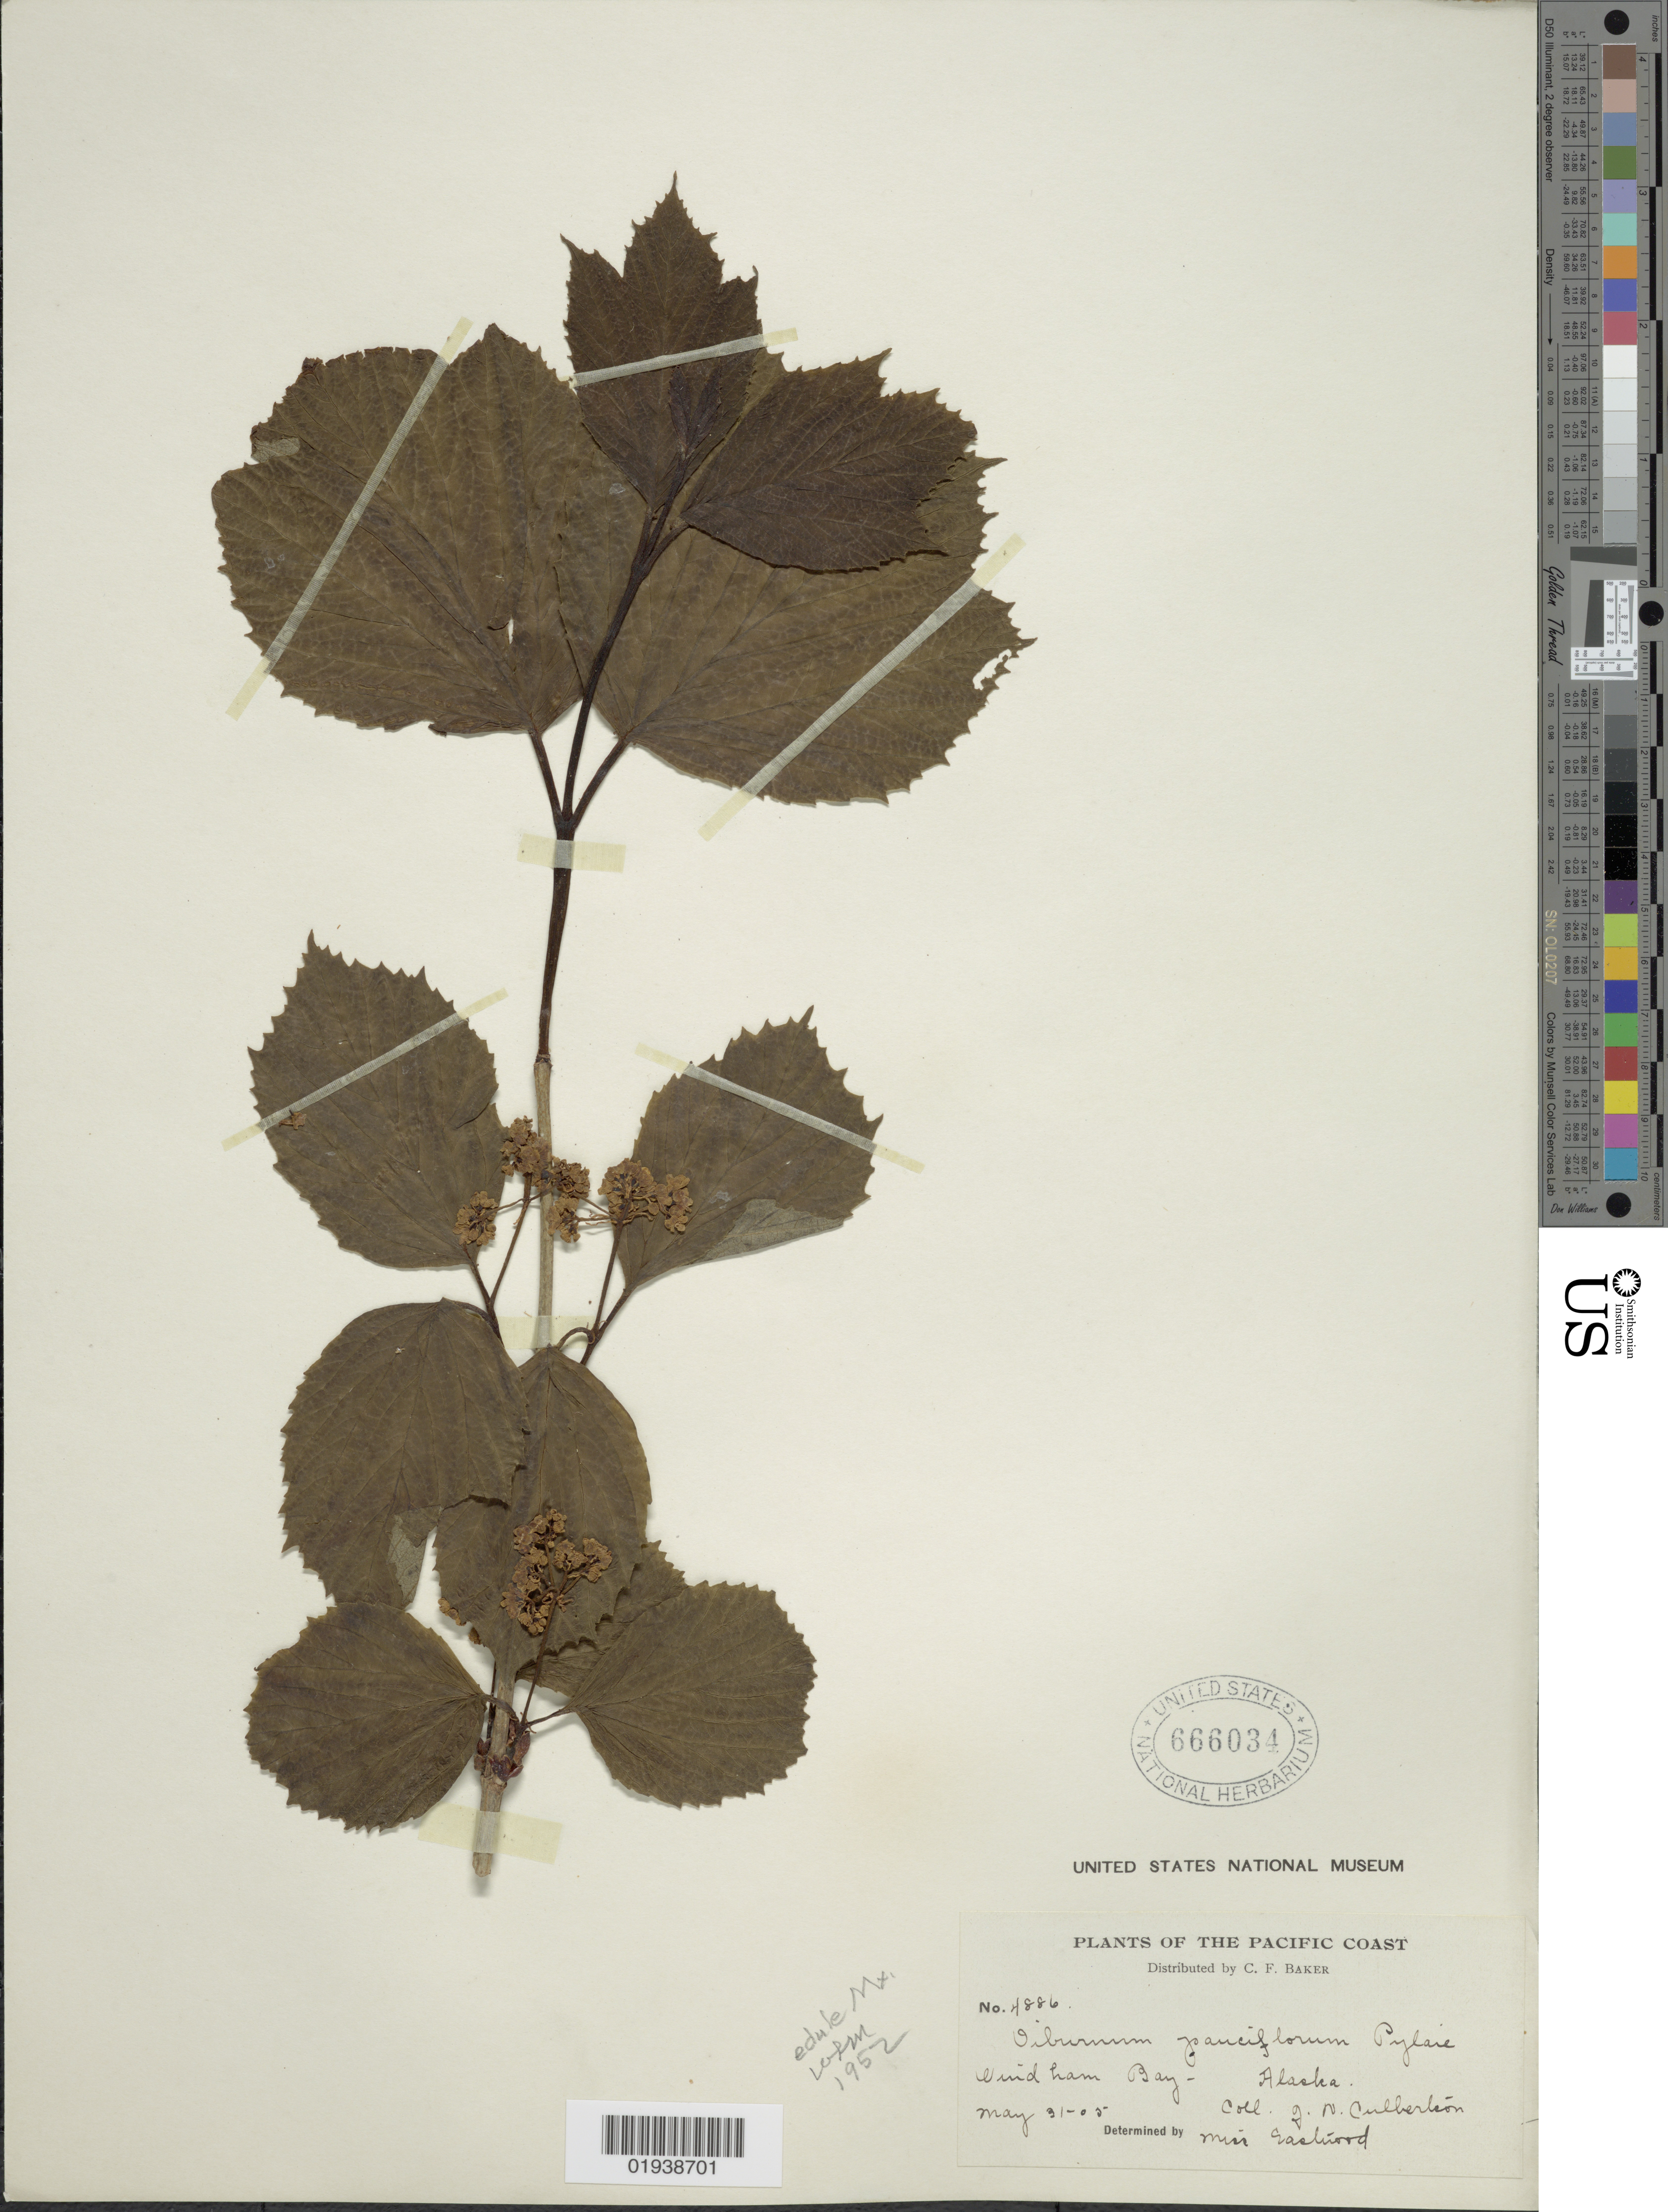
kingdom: Plantae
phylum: Tracheophyta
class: Magnoliopsida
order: Dipsacales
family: Viburnaceae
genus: Viburnum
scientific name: Viburnum edule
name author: (Michx.) Raf.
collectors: J. Culbertson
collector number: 4886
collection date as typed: Transcribed d/m/y: 31/5/5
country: United States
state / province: Alaska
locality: Pacific Coast. Windham Bay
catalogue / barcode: US 666034